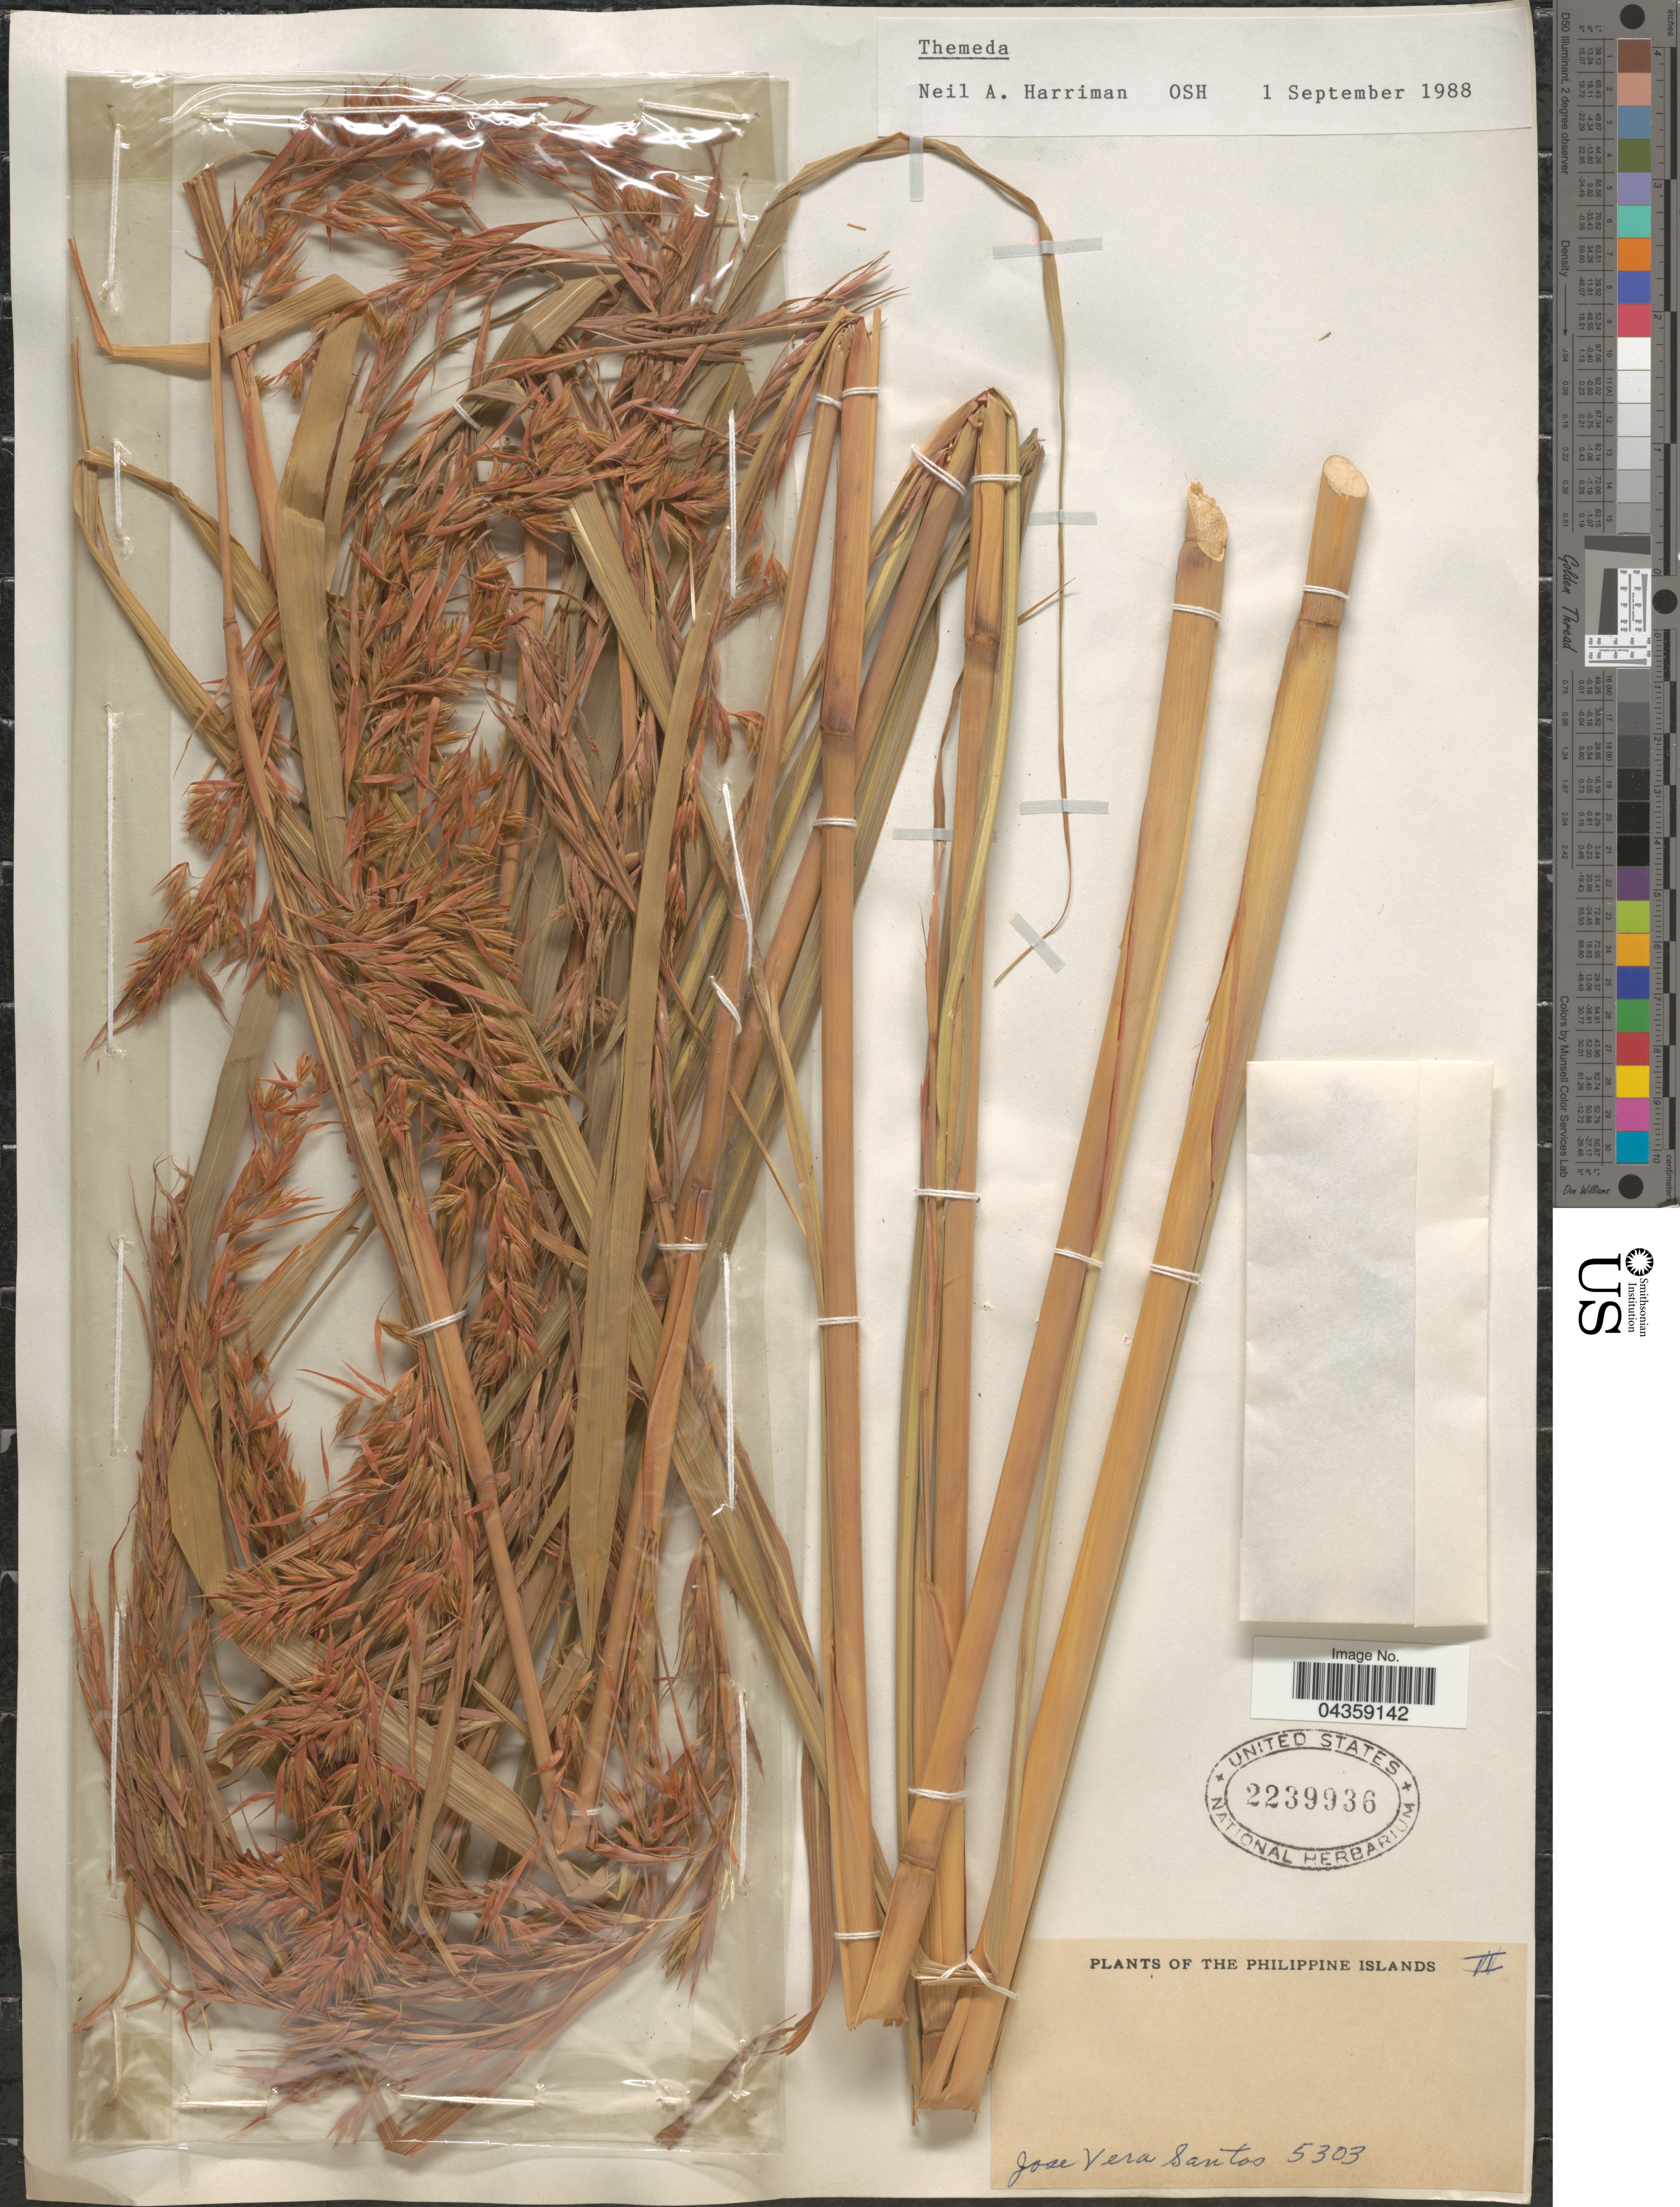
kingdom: Plantae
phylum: Tracheophyta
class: Liliopsida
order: Poales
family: Poaceae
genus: Themeda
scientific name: Themeda sp.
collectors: J. V. Santos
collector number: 5303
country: Philippines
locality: The Philippine Islands.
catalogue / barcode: US 2239936